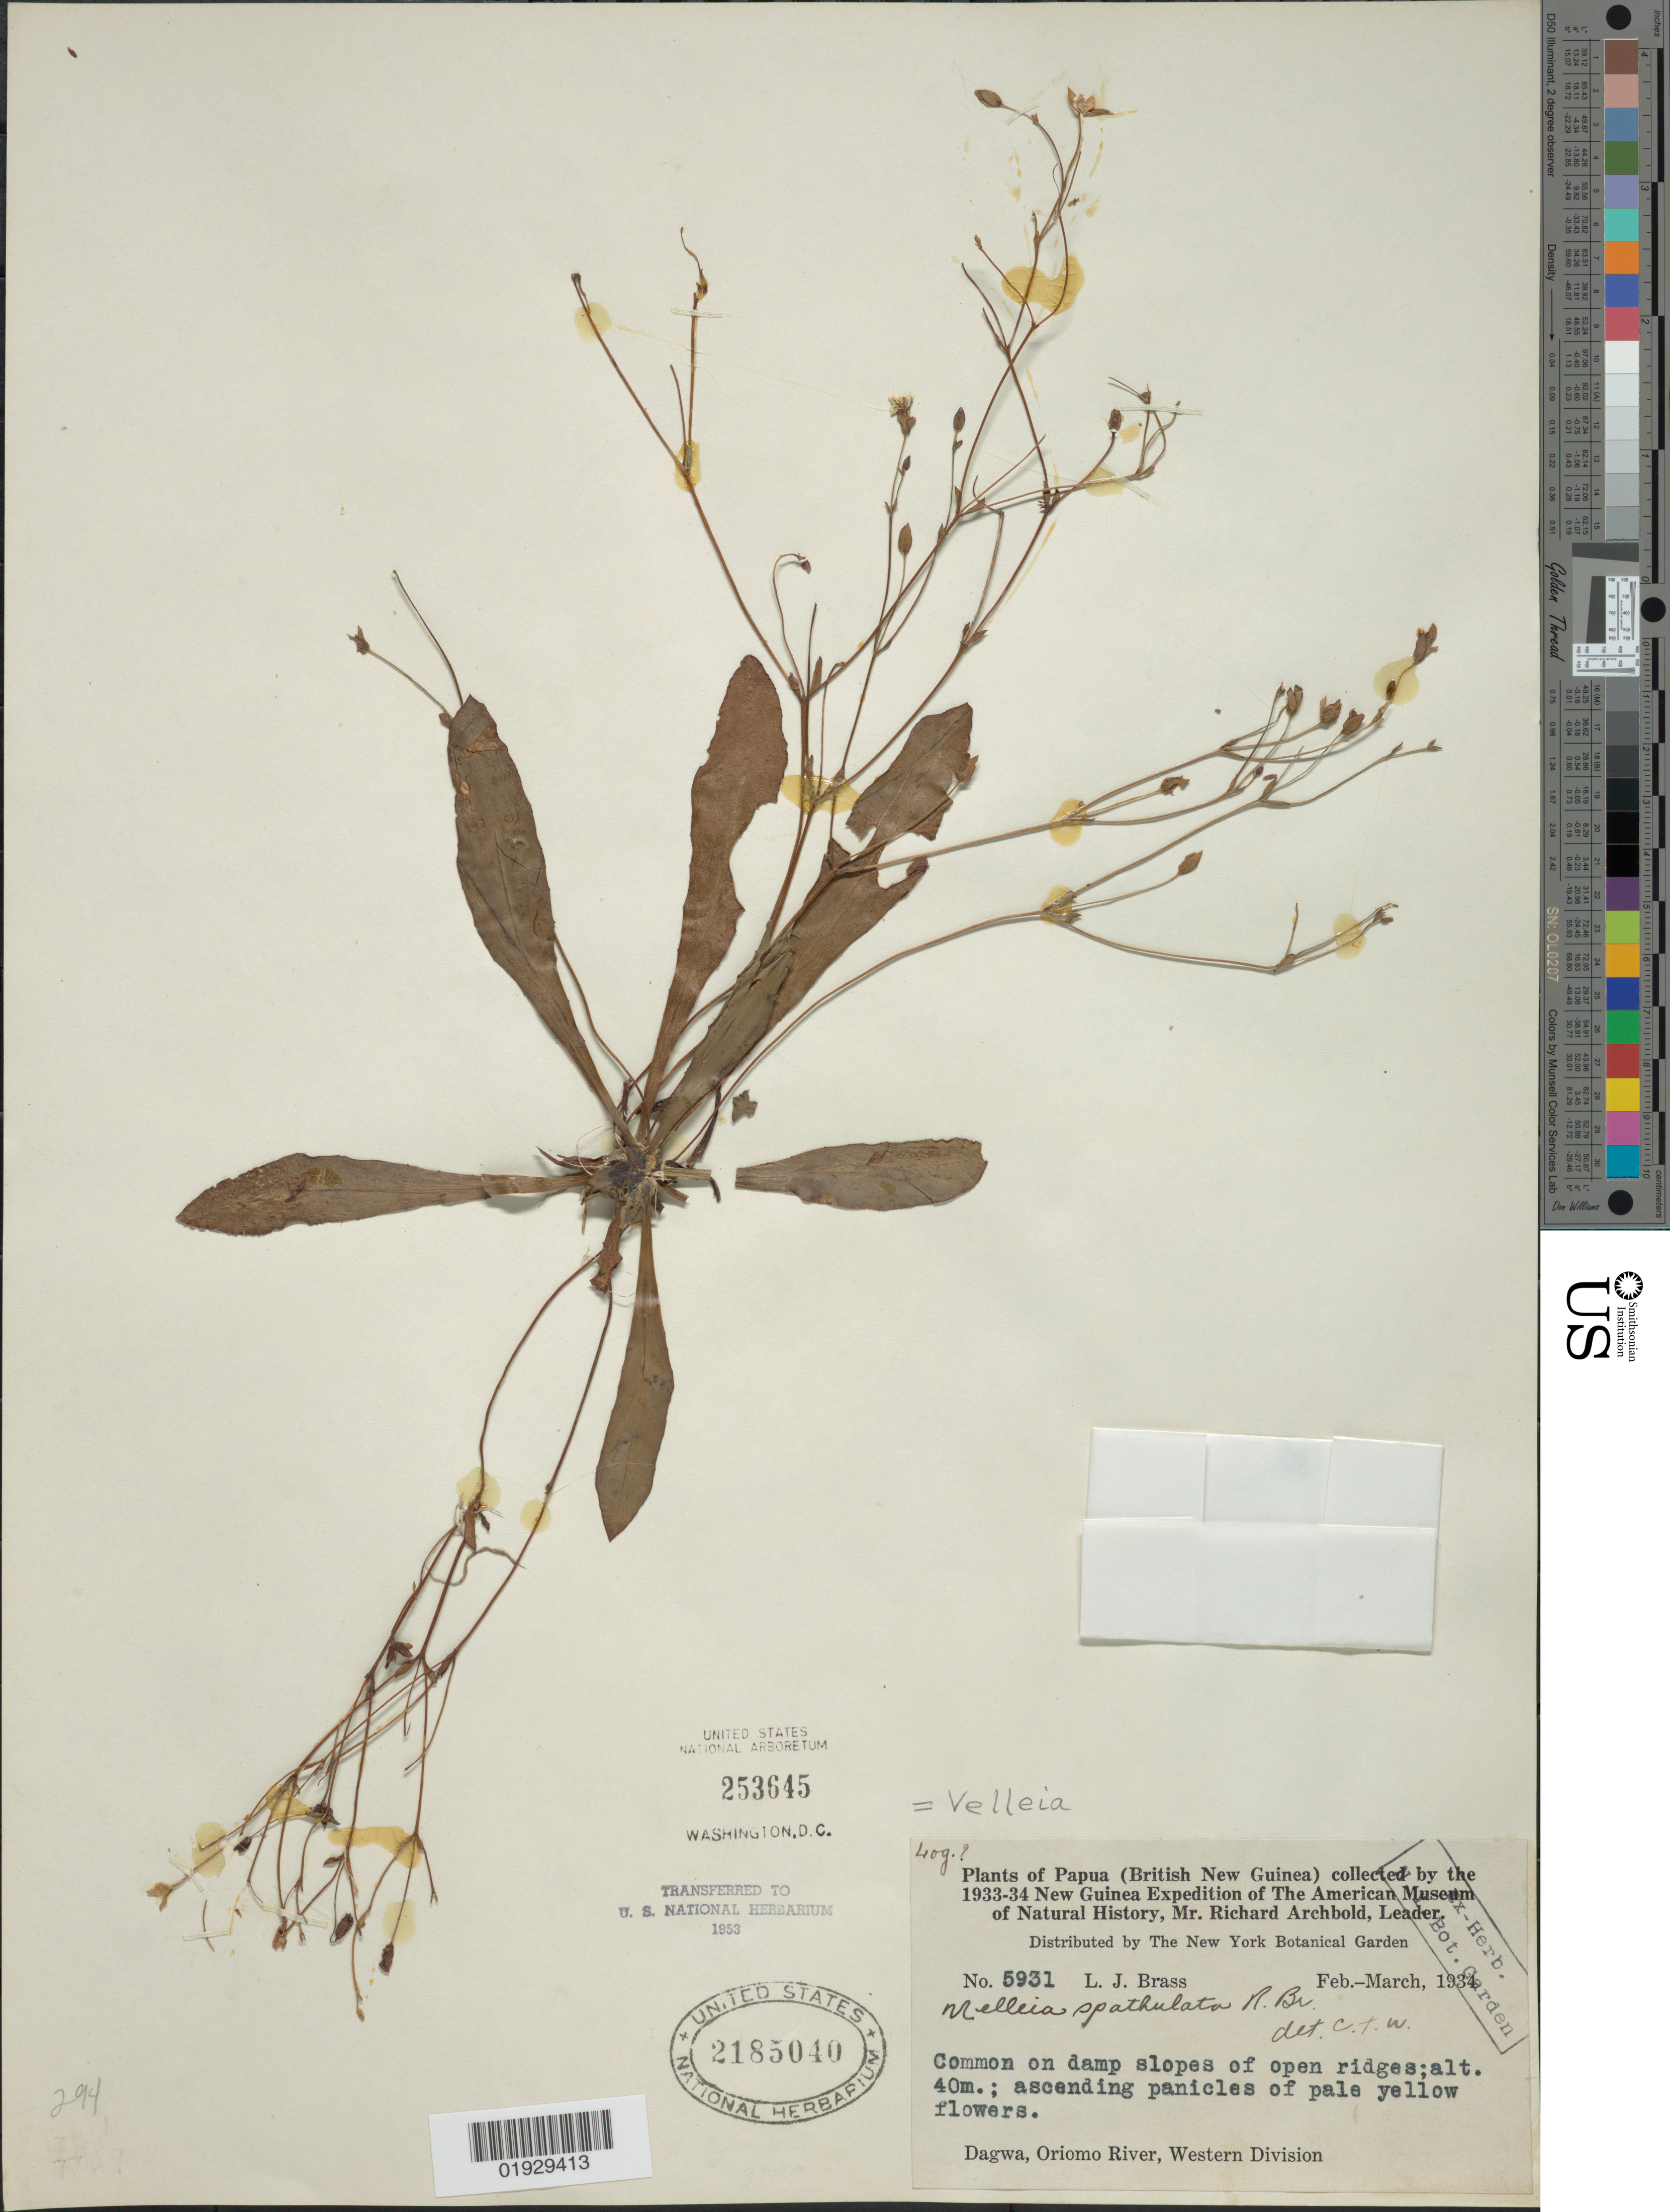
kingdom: Plantae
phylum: Tracheophyta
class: Magnoliopsida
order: Asterales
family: Goodeniaceae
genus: Velleia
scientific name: Velleia spathulata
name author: Juss.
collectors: L. J. Brass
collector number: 5931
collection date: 1934-02/1934-03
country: Papua New Guinea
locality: British New Guinea. Dagwa, Oriomo River, Western Division.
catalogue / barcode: US 2185040